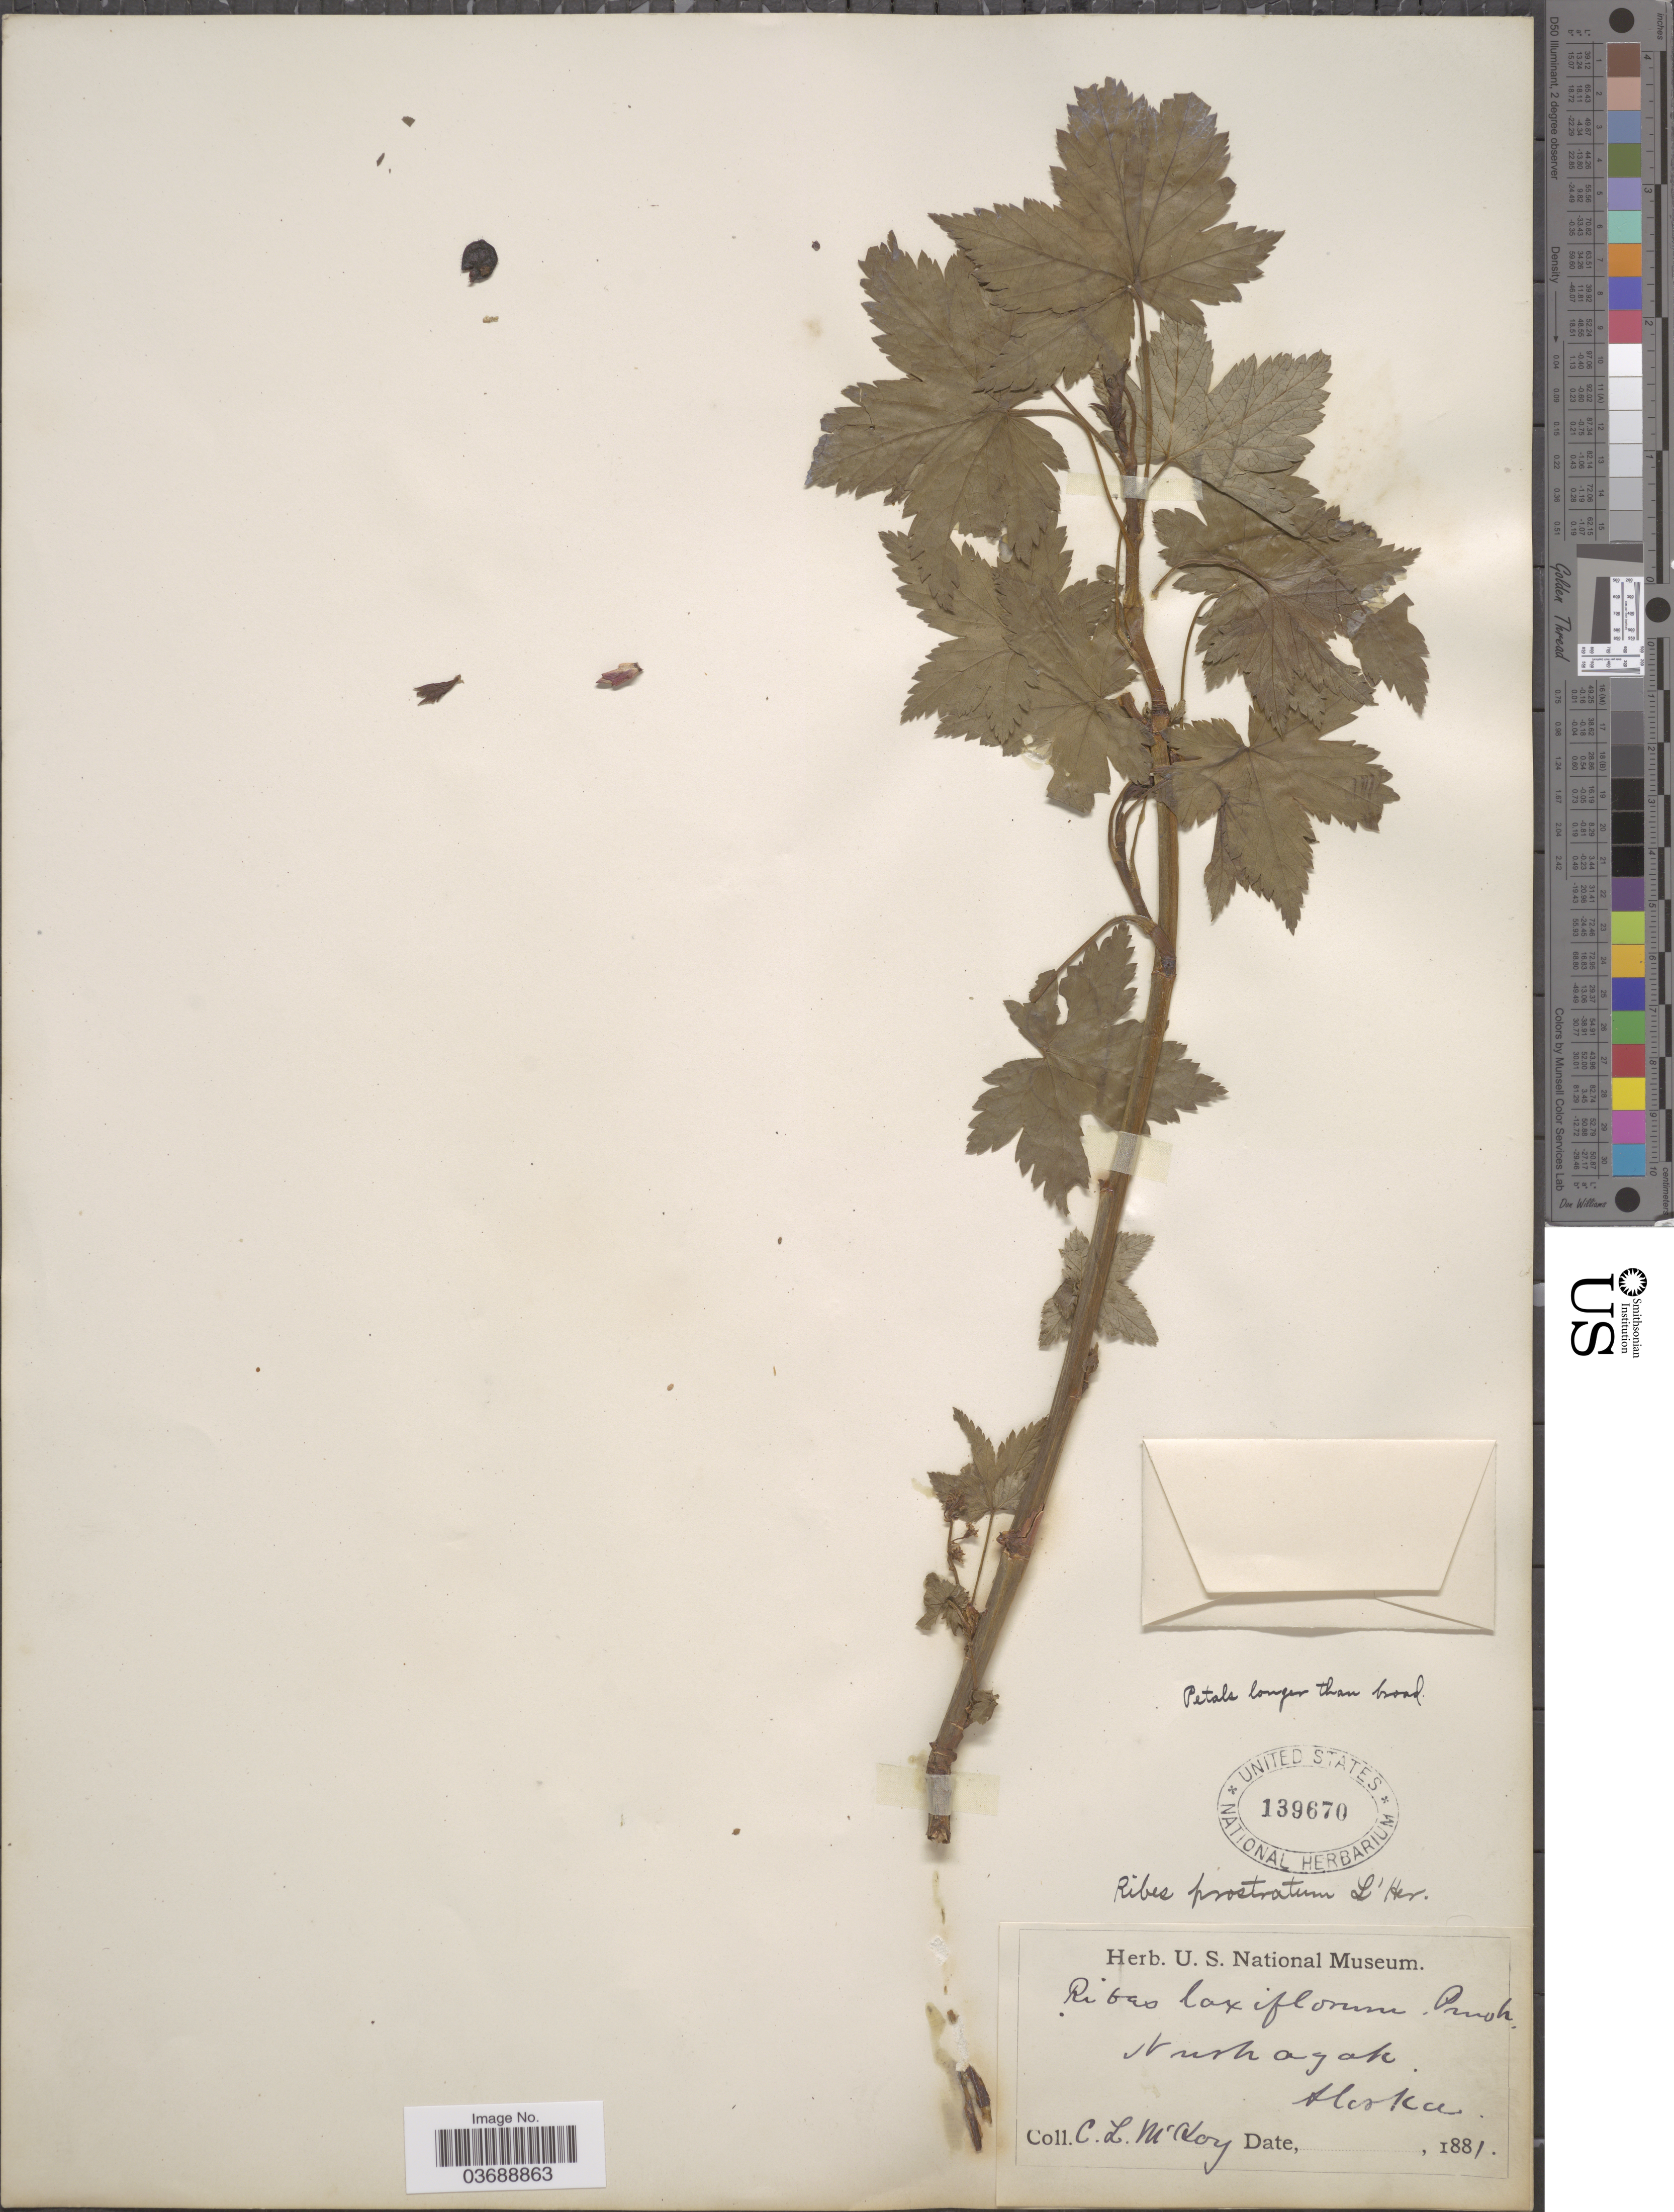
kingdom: Plantae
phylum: Tracheophyta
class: Magnoliopsida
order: Saxifragales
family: Grossulariaceae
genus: Ribes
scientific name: Ribes prostratum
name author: L'Hér.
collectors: C. McKay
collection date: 1881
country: United States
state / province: Alaska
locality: Nushagak.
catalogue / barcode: US 139670